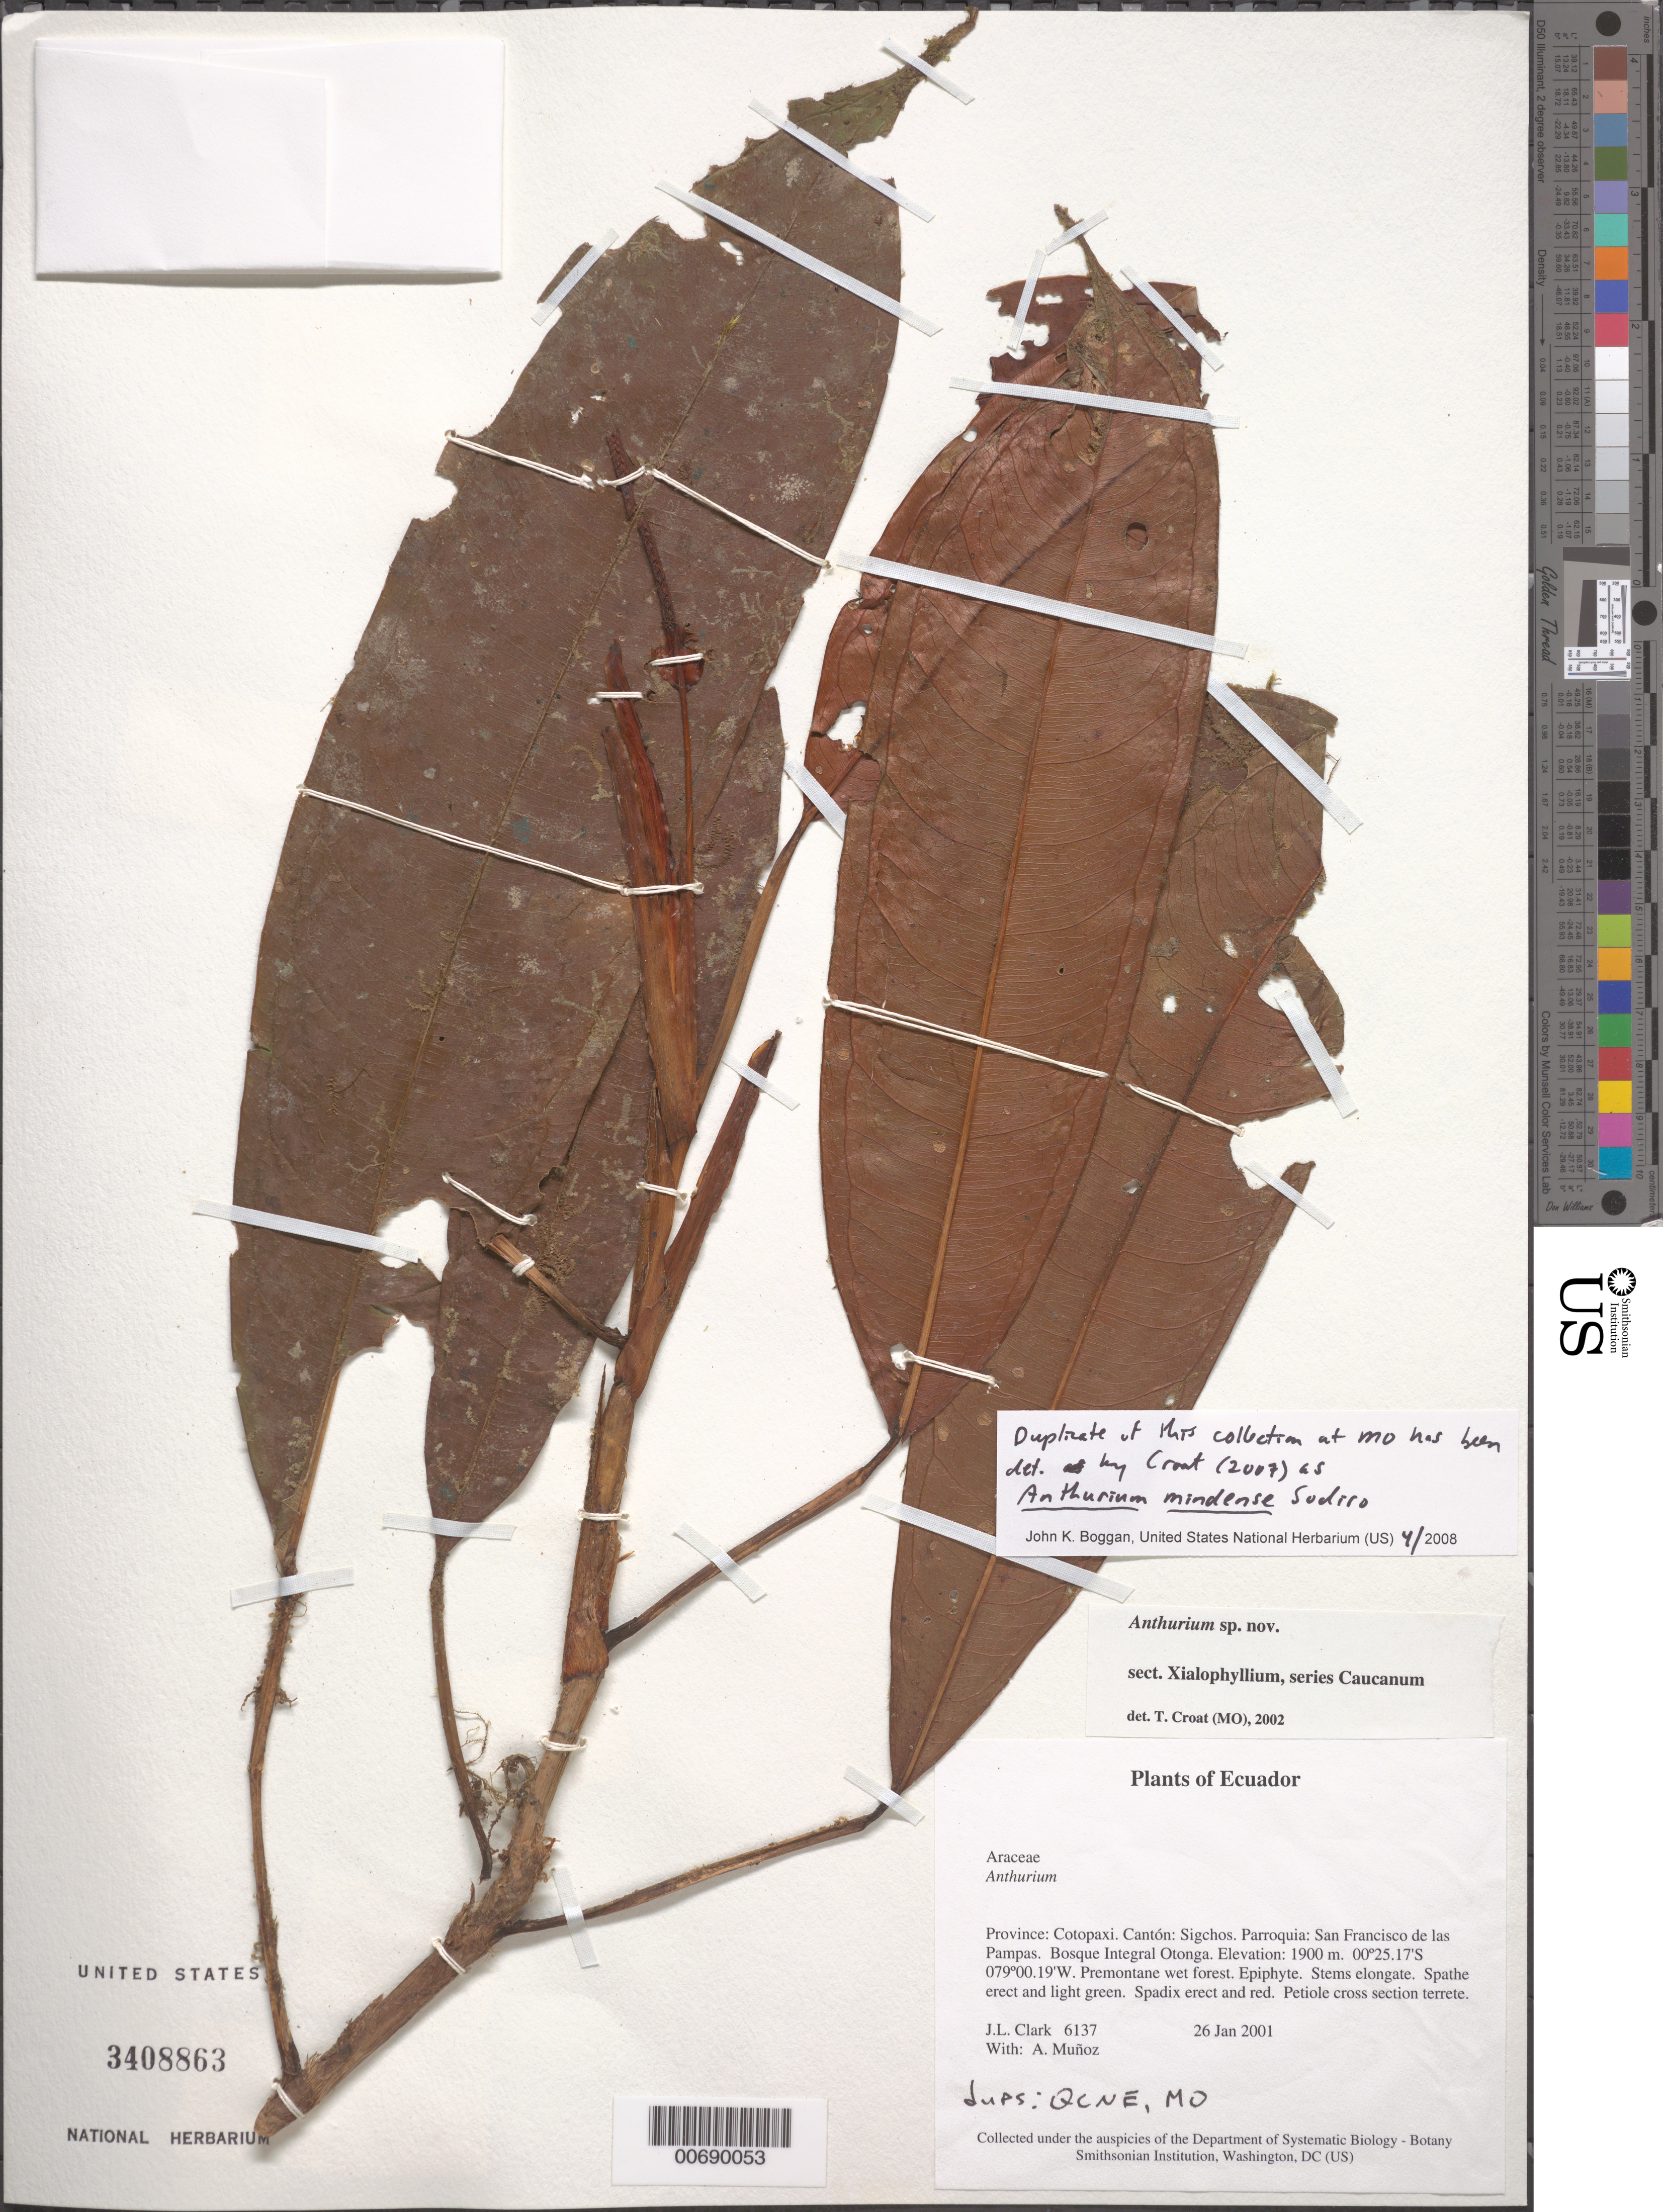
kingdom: Plantae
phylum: Tracheophyta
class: Liliopsida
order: Alismatales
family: Araceae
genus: Anthurium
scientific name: Anthurium mindense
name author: Sodiro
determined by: Boggan, J. K., (US), NMNH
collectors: J. L. Clark & A. Muñoz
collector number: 6137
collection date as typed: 26 Jan 2001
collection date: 2001-01-26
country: Ecuador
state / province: Cotopaxi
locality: Sigchos. Parroquia: San Francisco de las Pampas. Bosque Integral Otonga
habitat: Premontane wet forest.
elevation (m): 1900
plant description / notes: Duplicate of this collection at MO determined by Croat (2007) as Anthurium mindense Sodiro.; MO, QCNE, US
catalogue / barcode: US 3408863